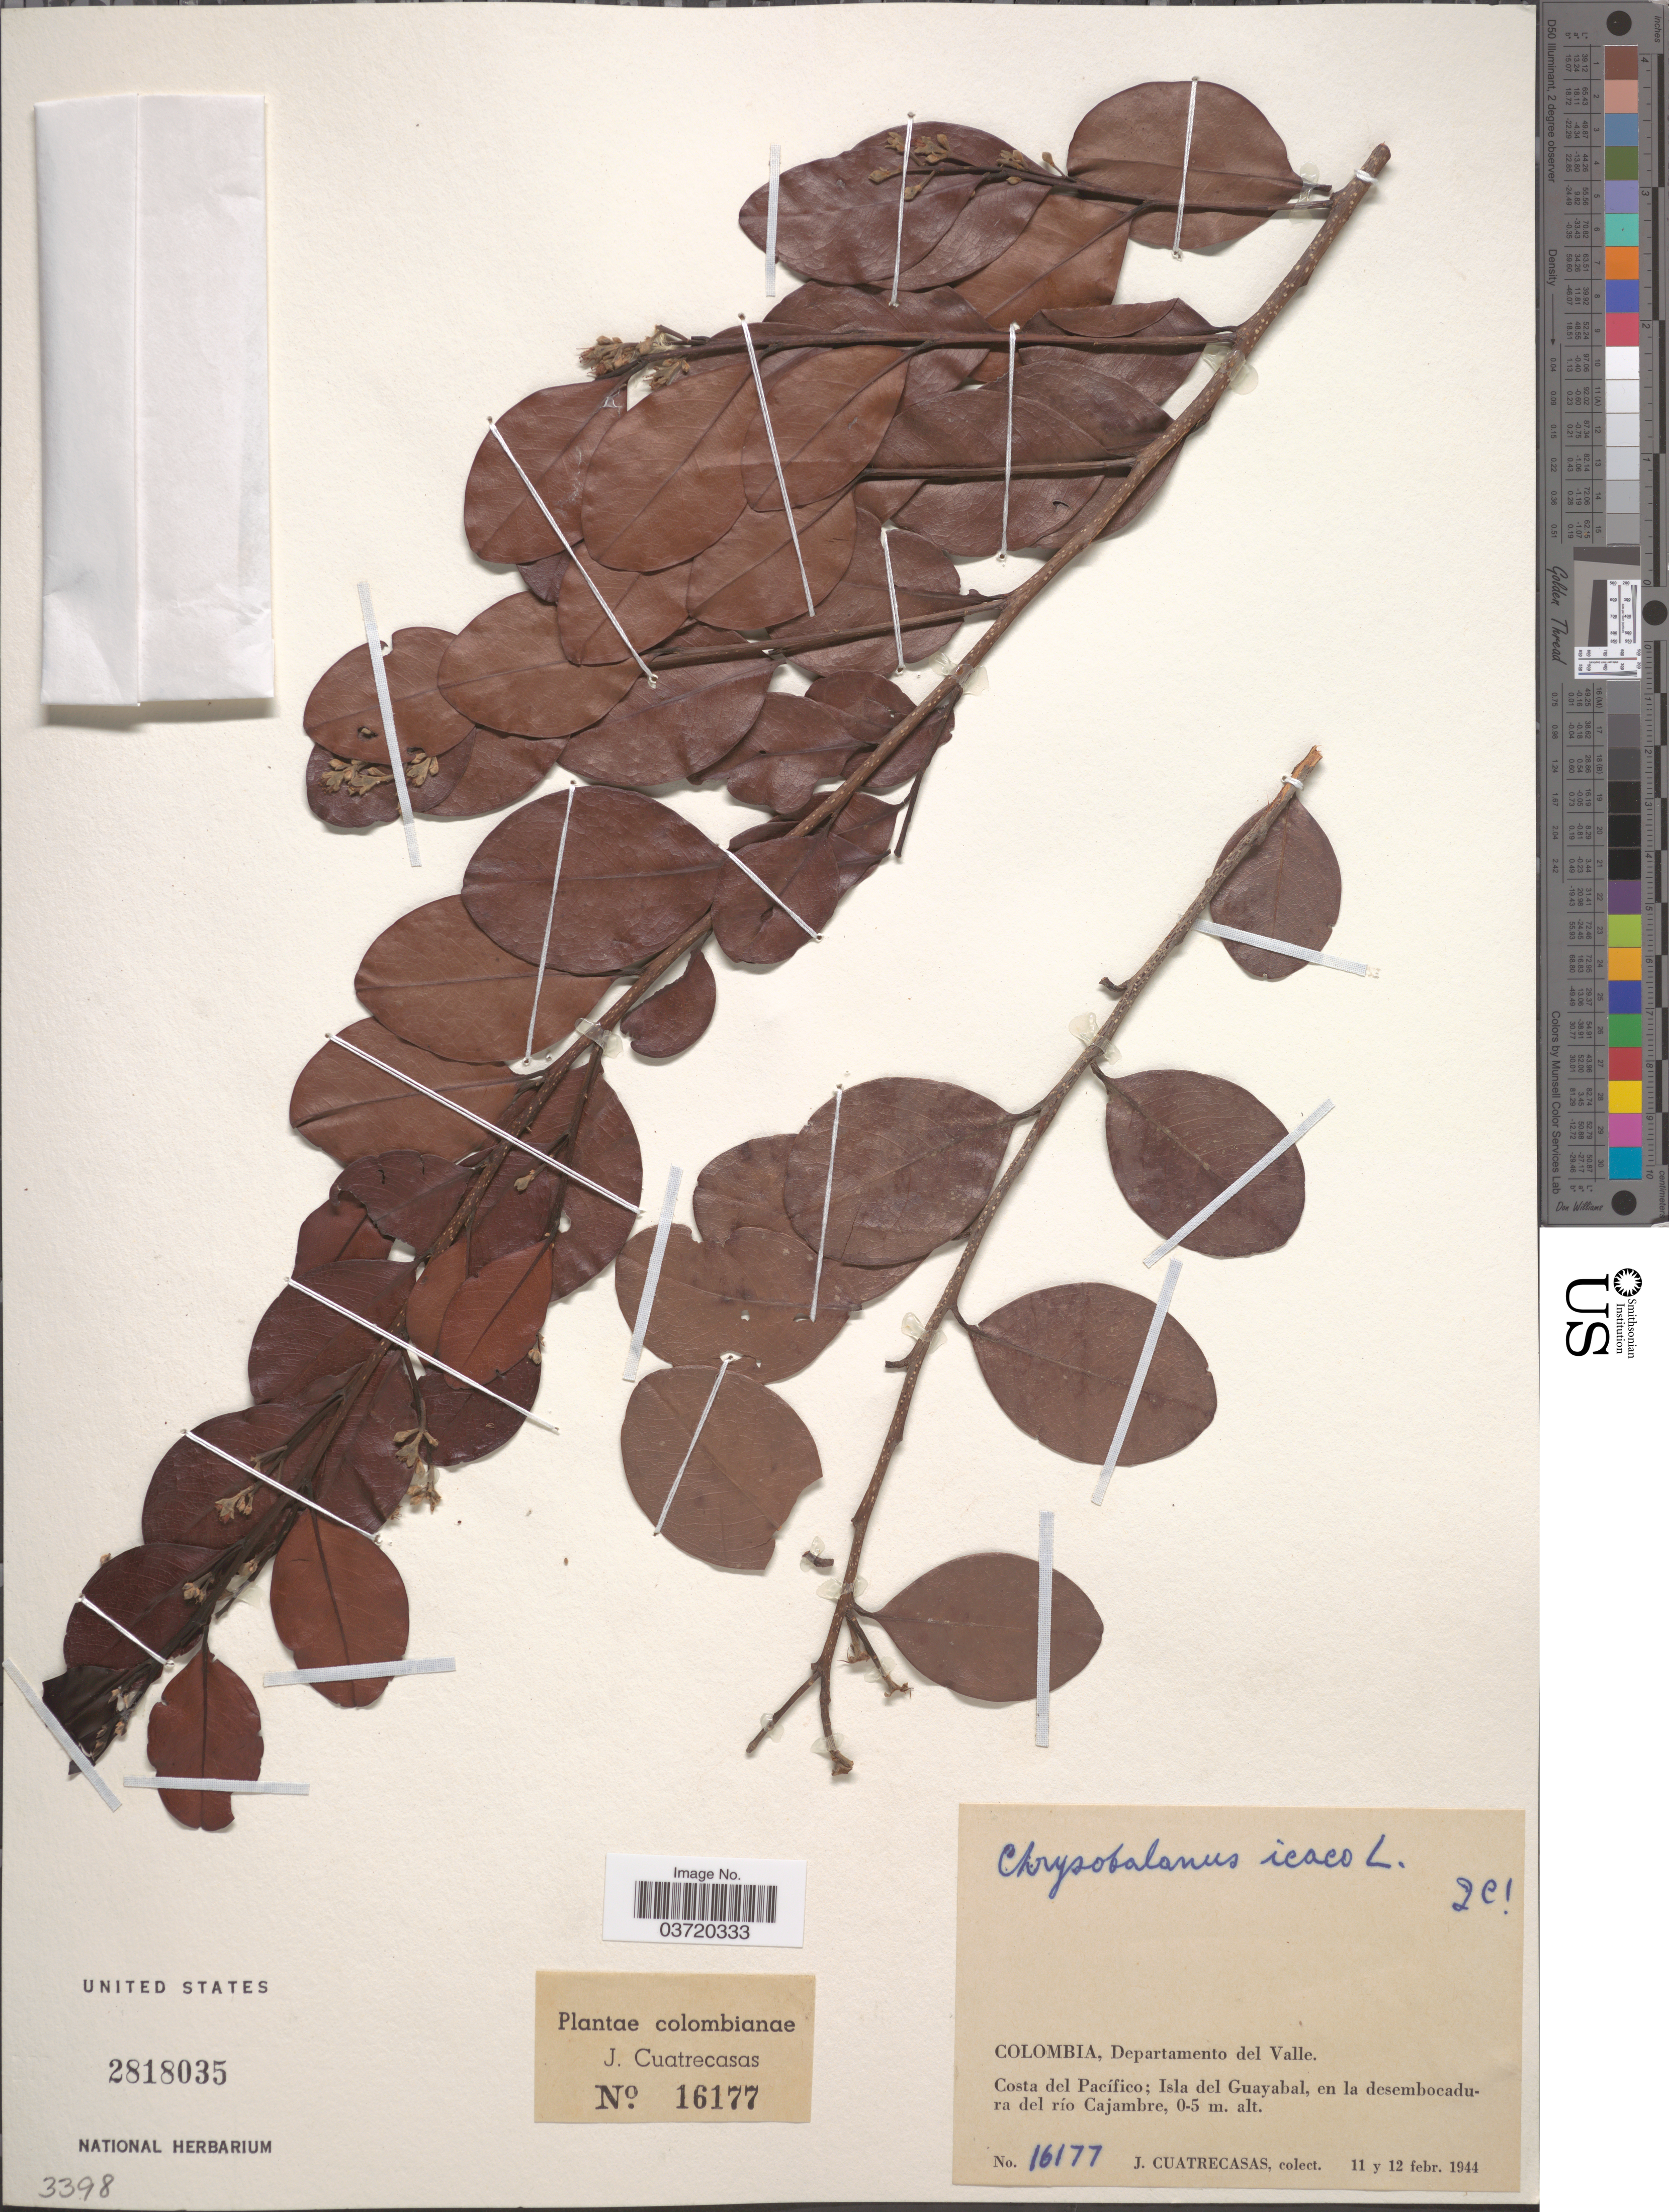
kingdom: Plantae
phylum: Tracheophyta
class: Magnoliopsida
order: Malpighiales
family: Chrysobalanaceae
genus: Chrysobalanus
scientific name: Chrysobalanus icaco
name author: L.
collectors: J. Cuatrecasas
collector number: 16177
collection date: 1944-02-11/1944-02-12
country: Colombia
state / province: Valle del Cauca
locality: Departamento del Valle. Costa del Pacífico; Isla del Guayabal, en la desembocadura del río Cajambre.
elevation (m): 0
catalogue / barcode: US 2818035